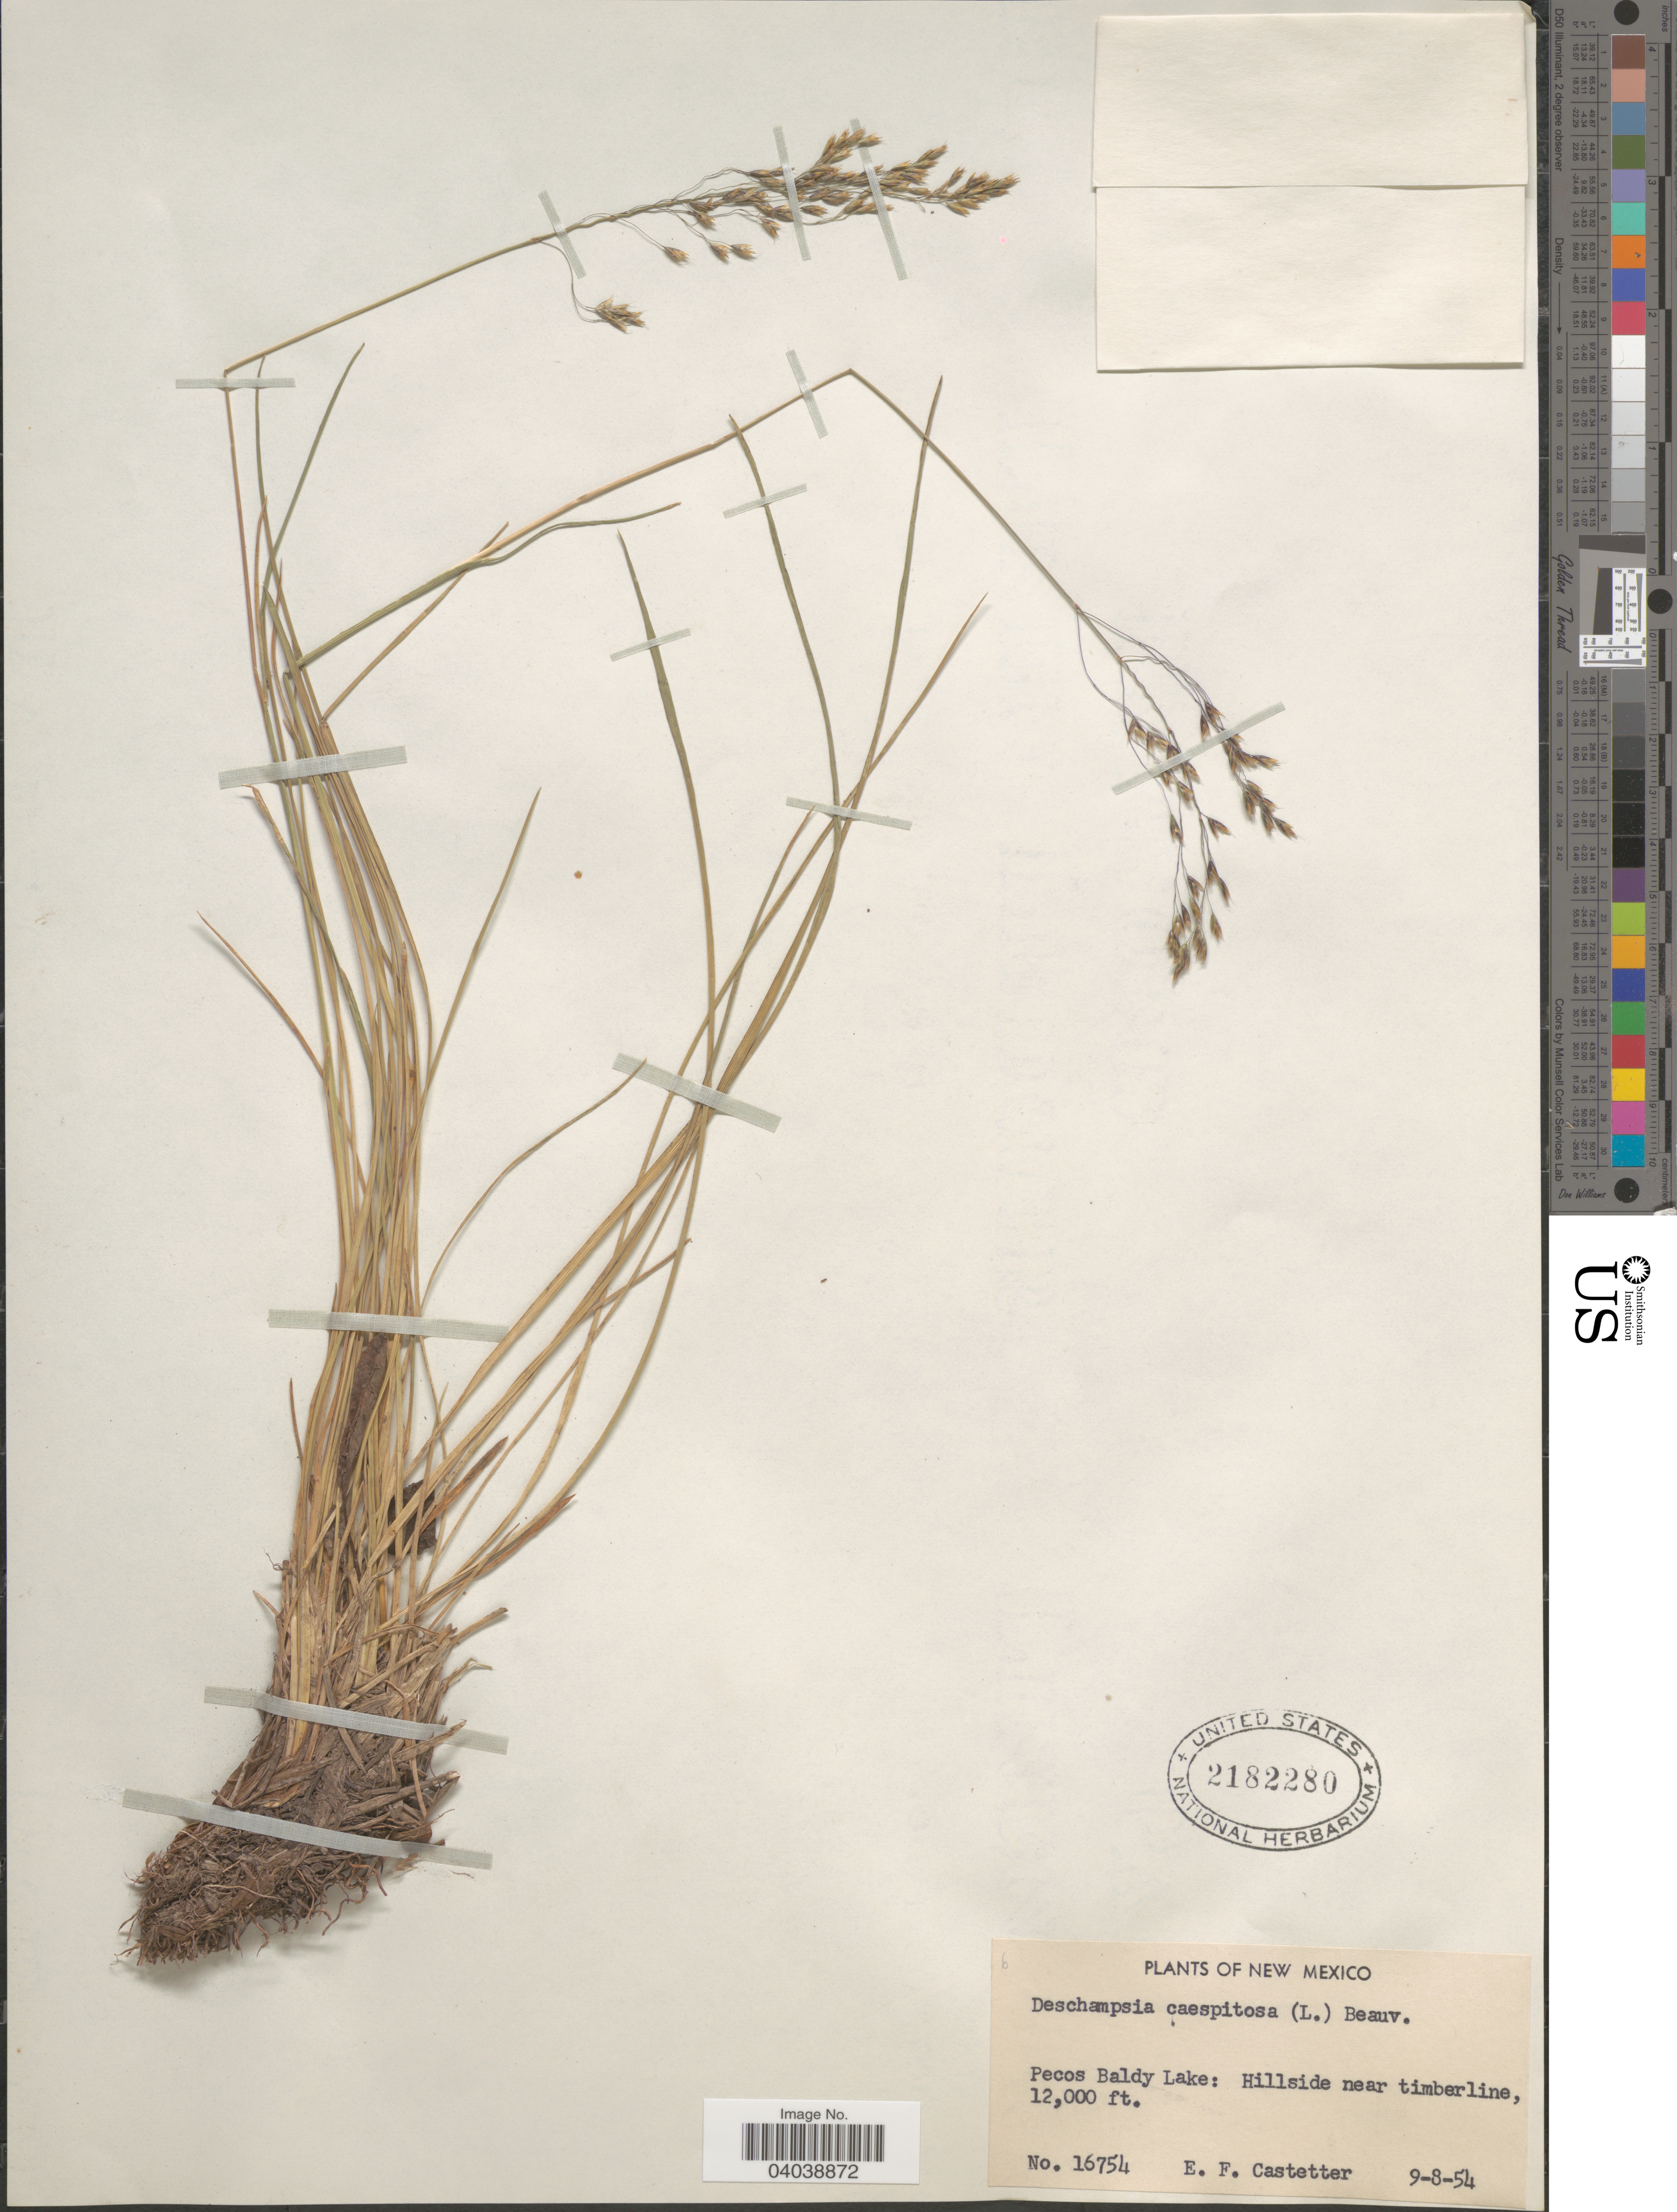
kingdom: Plantae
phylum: Tracheophyta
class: Liliopsida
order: Poales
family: Poaceae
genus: Deschampsia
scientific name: Deschampsia cespitosa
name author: (L.) P. Beauv.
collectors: E. F. Castetter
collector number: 16754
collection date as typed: Transcribed d/m/y: 9/8/54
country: United States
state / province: New Mexico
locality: Pecos Baldy Lake: Hillside near timberline.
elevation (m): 3658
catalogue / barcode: US 2182280